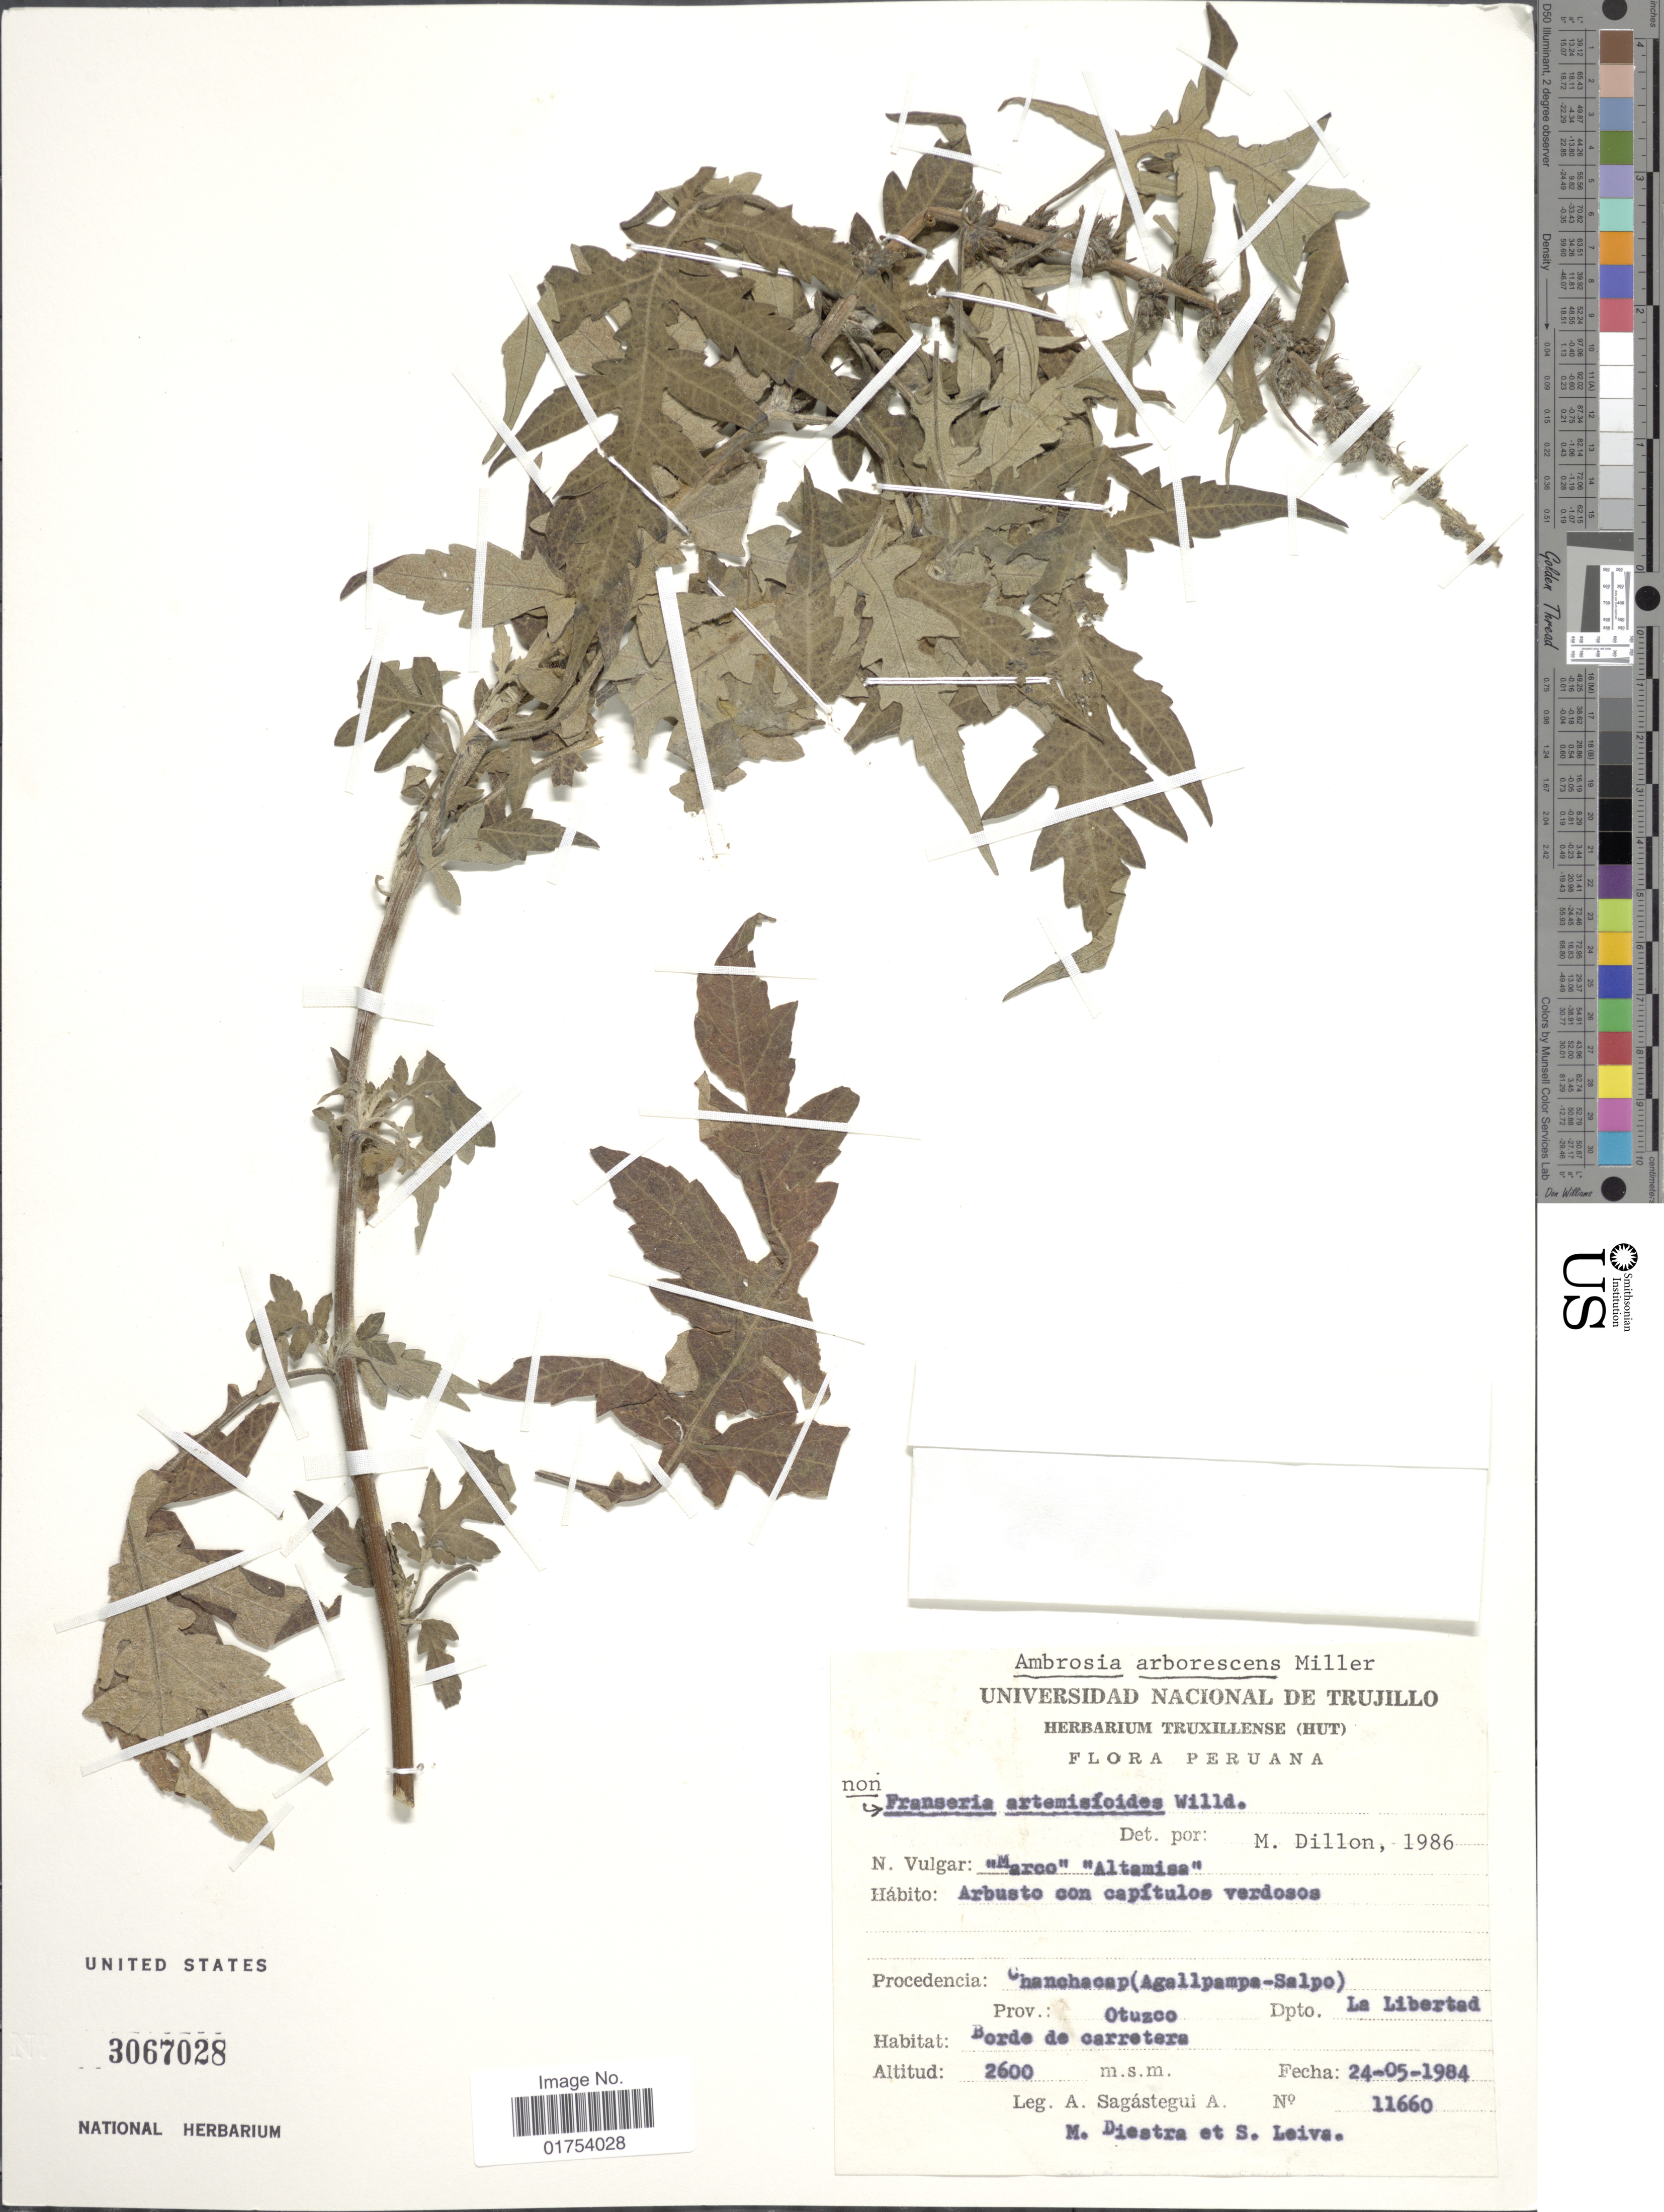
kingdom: Plantae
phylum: Tracheophyta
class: Magnoliopsida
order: Asterales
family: Asteraceae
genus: Ambrosia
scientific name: Ambrosia arborescens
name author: Mill.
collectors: A. Sagástegui A., M. Diestra & S. Leiva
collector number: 11660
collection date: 1984-05-24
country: Peru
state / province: La Libertad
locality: Procedencia: Chanchacap (Agallpampa-Salpo), Prov. Otuzco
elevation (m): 2600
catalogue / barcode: US 3067028